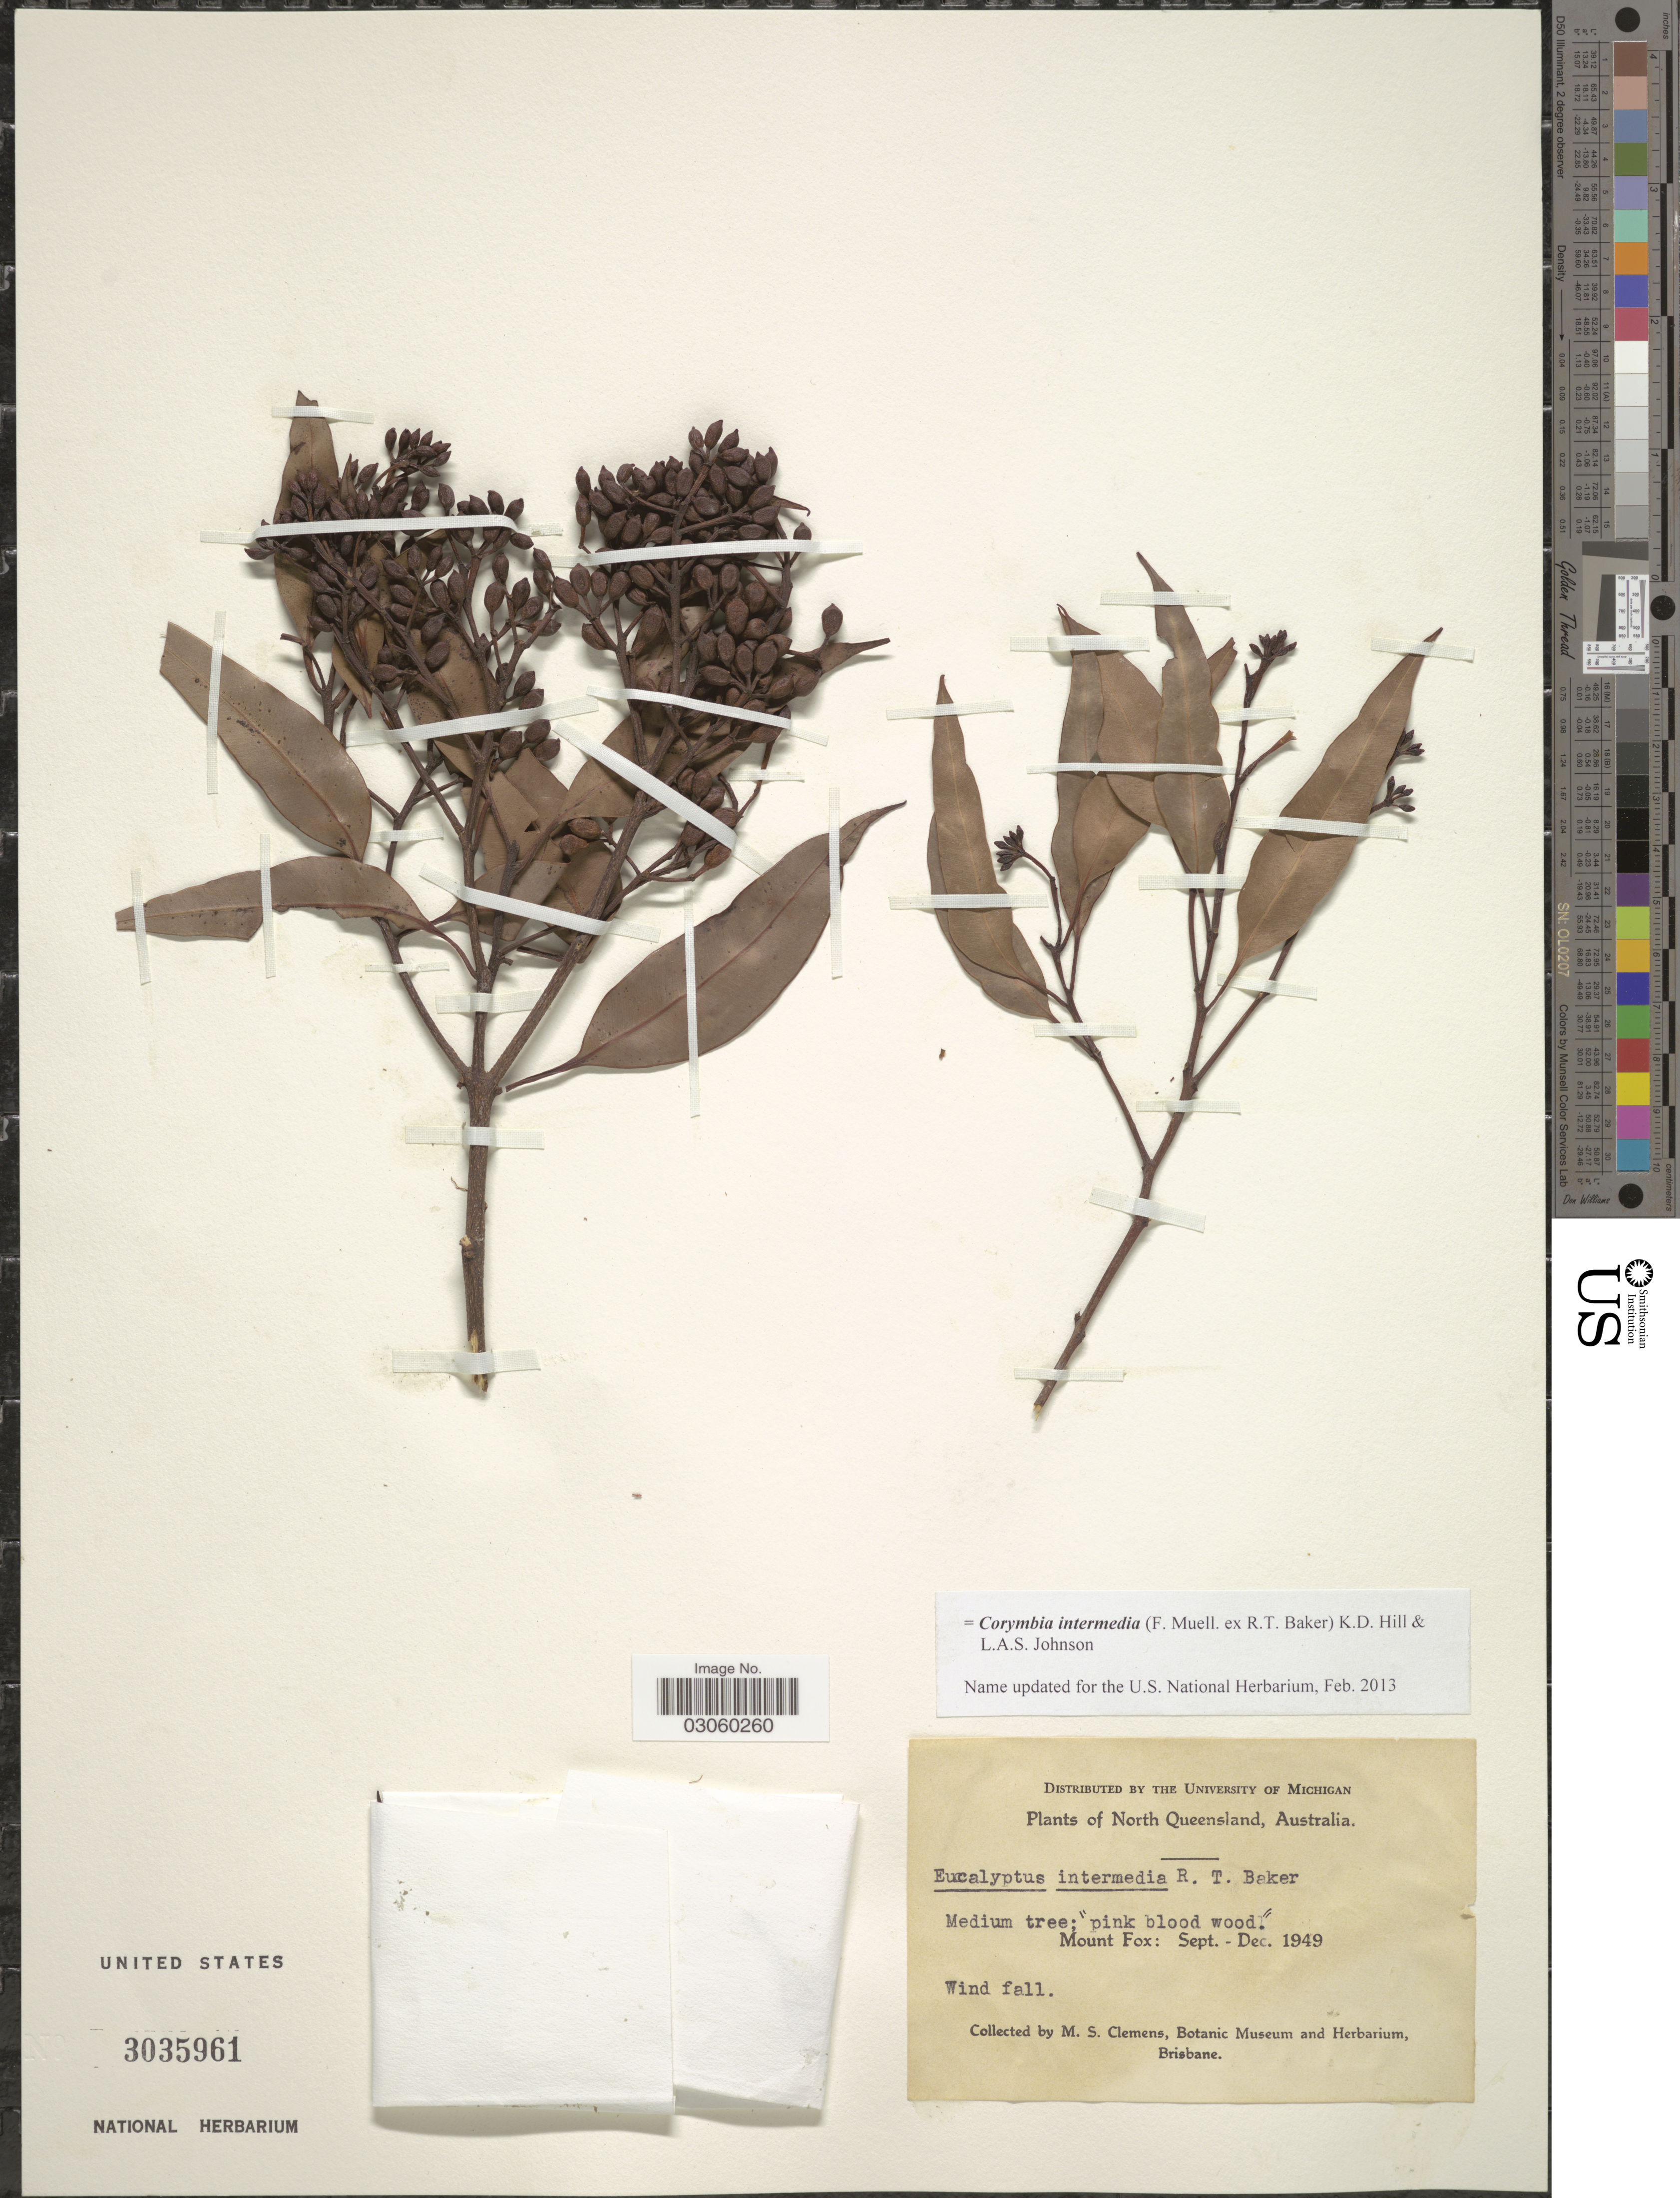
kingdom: Plantae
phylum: Tracheophyta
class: Magnoliopsida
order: Myrtales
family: Myrtaceae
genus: Corymbia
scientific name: Corymbia intermedia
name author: (F. Muell. ex R.T. Baker) K.D. Hill & L.A.S. Johnson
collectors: M. S. Clemens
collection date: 1949-09/1949-12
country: Australia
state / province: Queensland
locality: North Queensland. Mount Fox.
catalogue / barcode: US 3035961